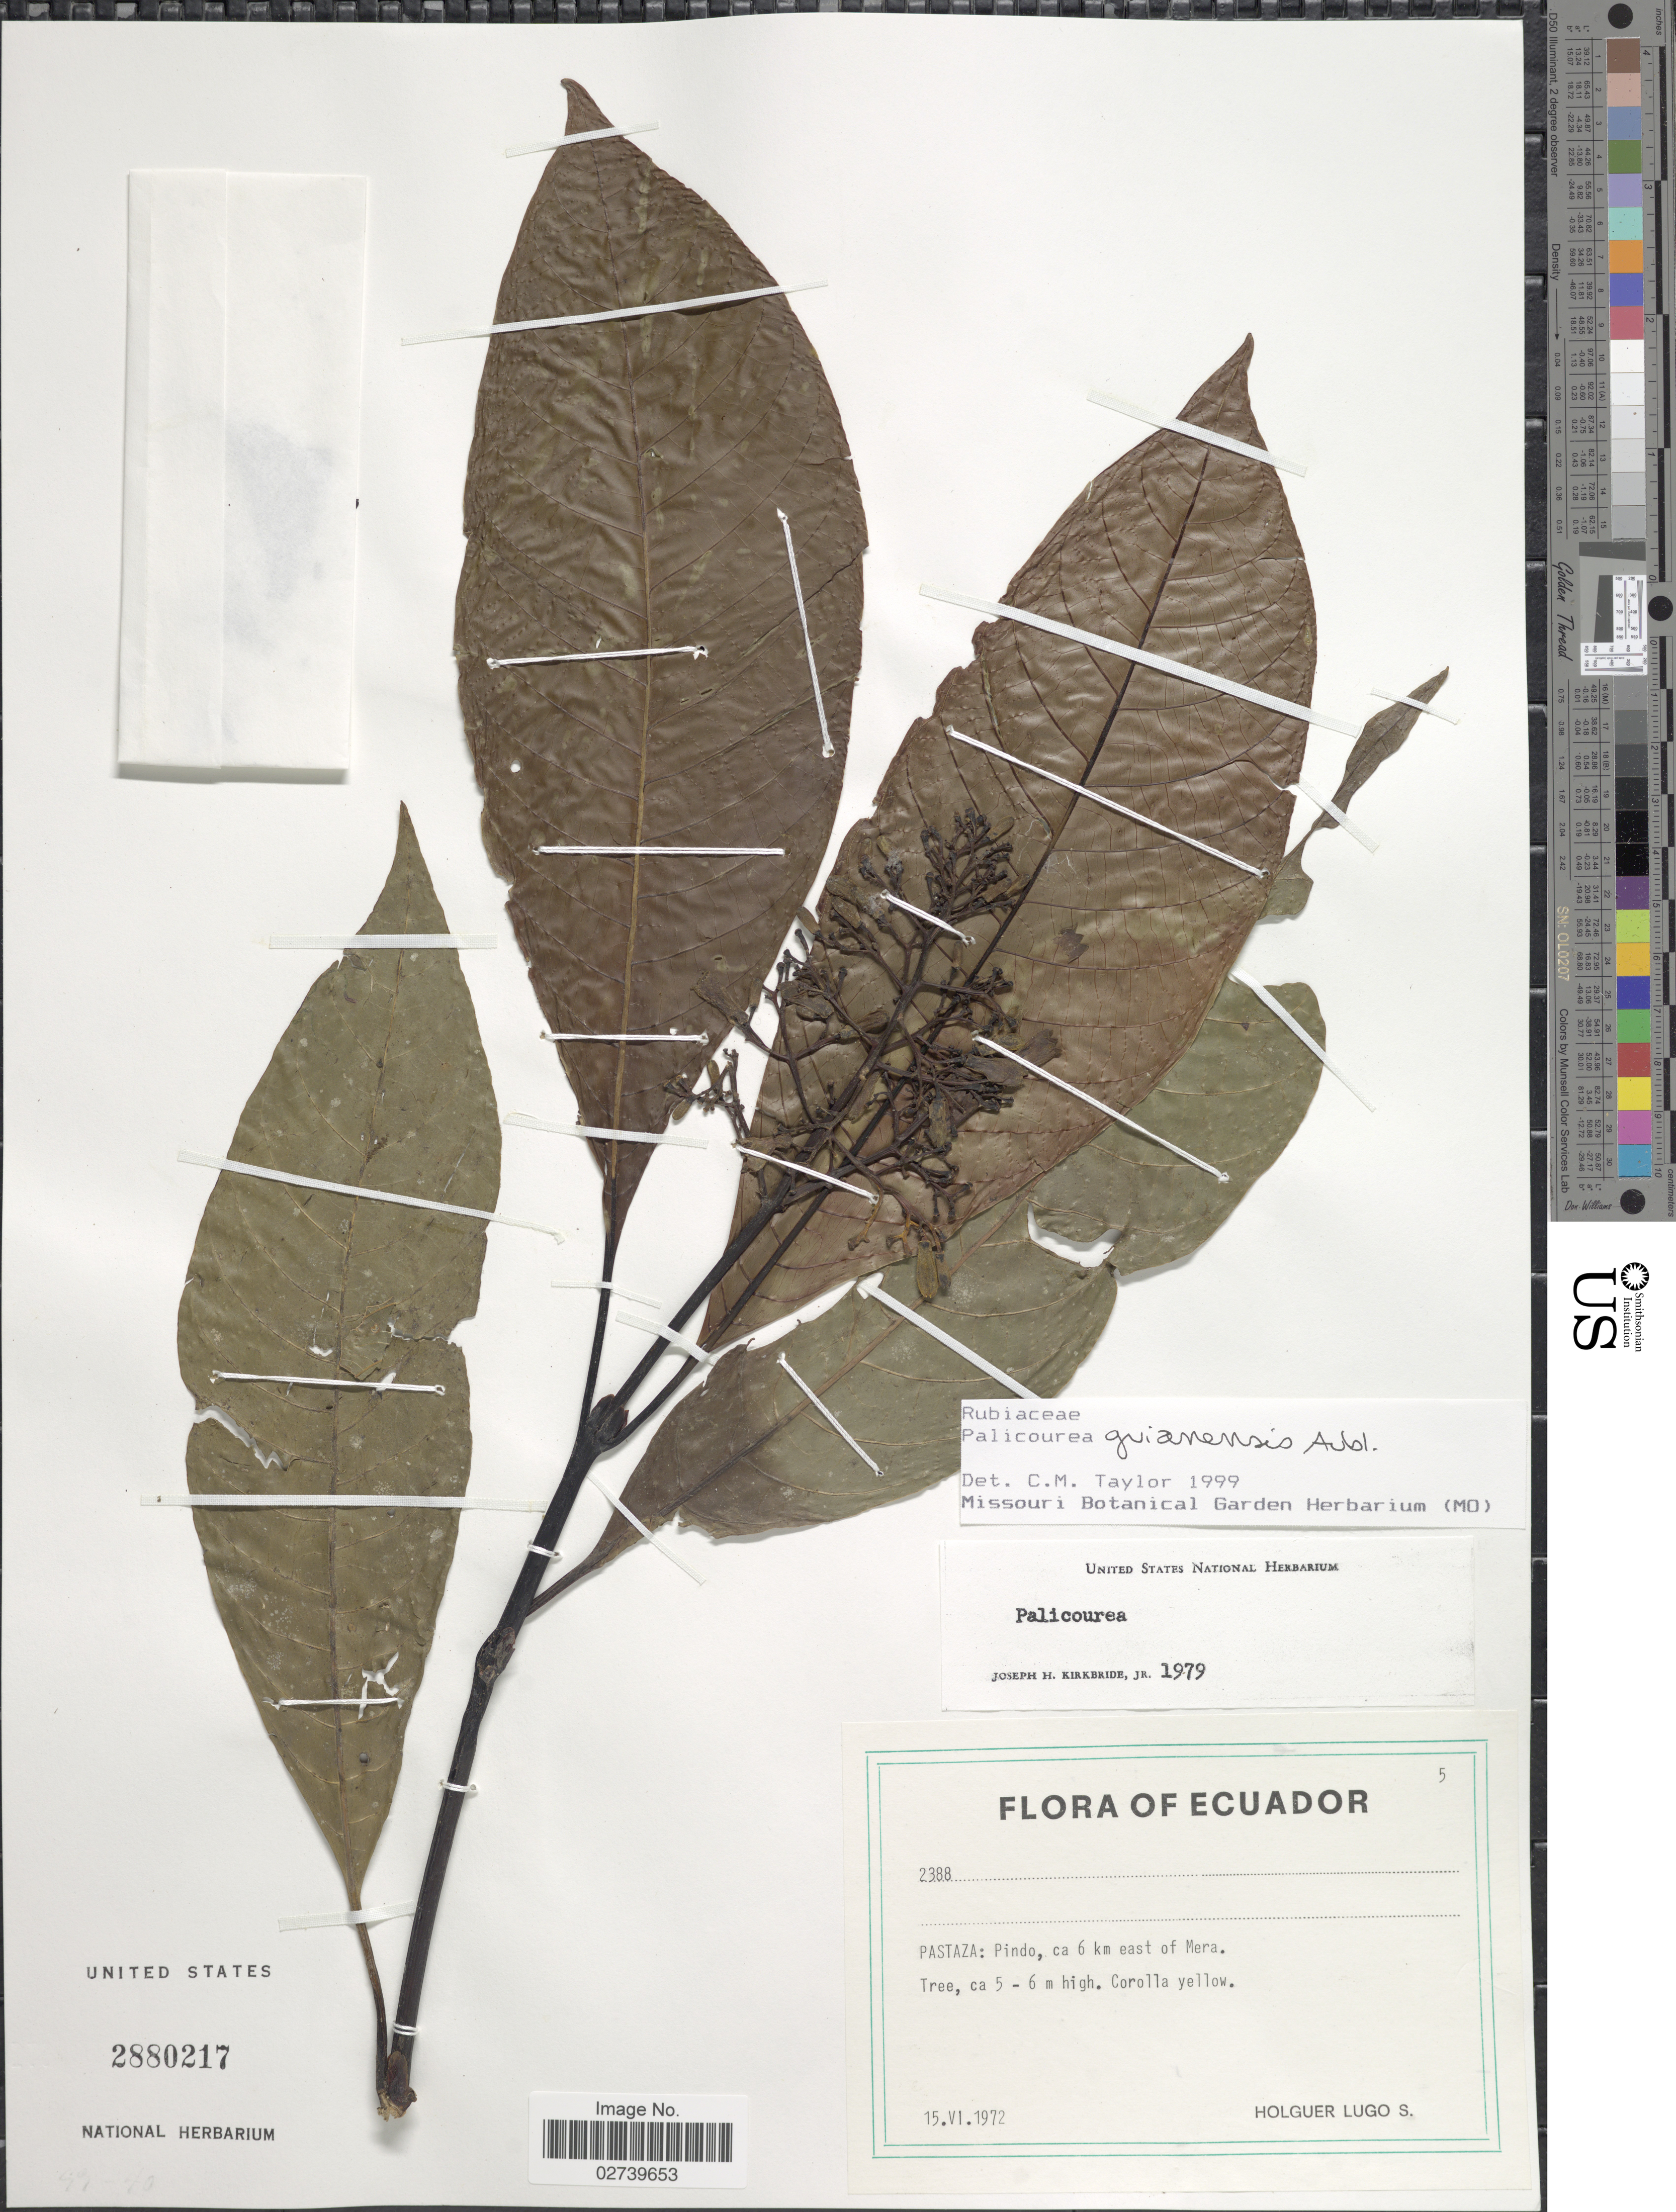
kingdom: Plantae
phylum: Tracheophyta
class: Magnoliopsida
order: Gentianales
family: Rubiaceae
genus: Palicourea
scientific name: Palicourea guianensis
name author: Aubl.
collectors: H. Lugo S.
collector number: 2388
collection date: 1972-06-15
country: Ecuador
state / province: Pastaza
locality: Pindo, ca 6 km east of Mera.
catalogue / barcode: US 2880217